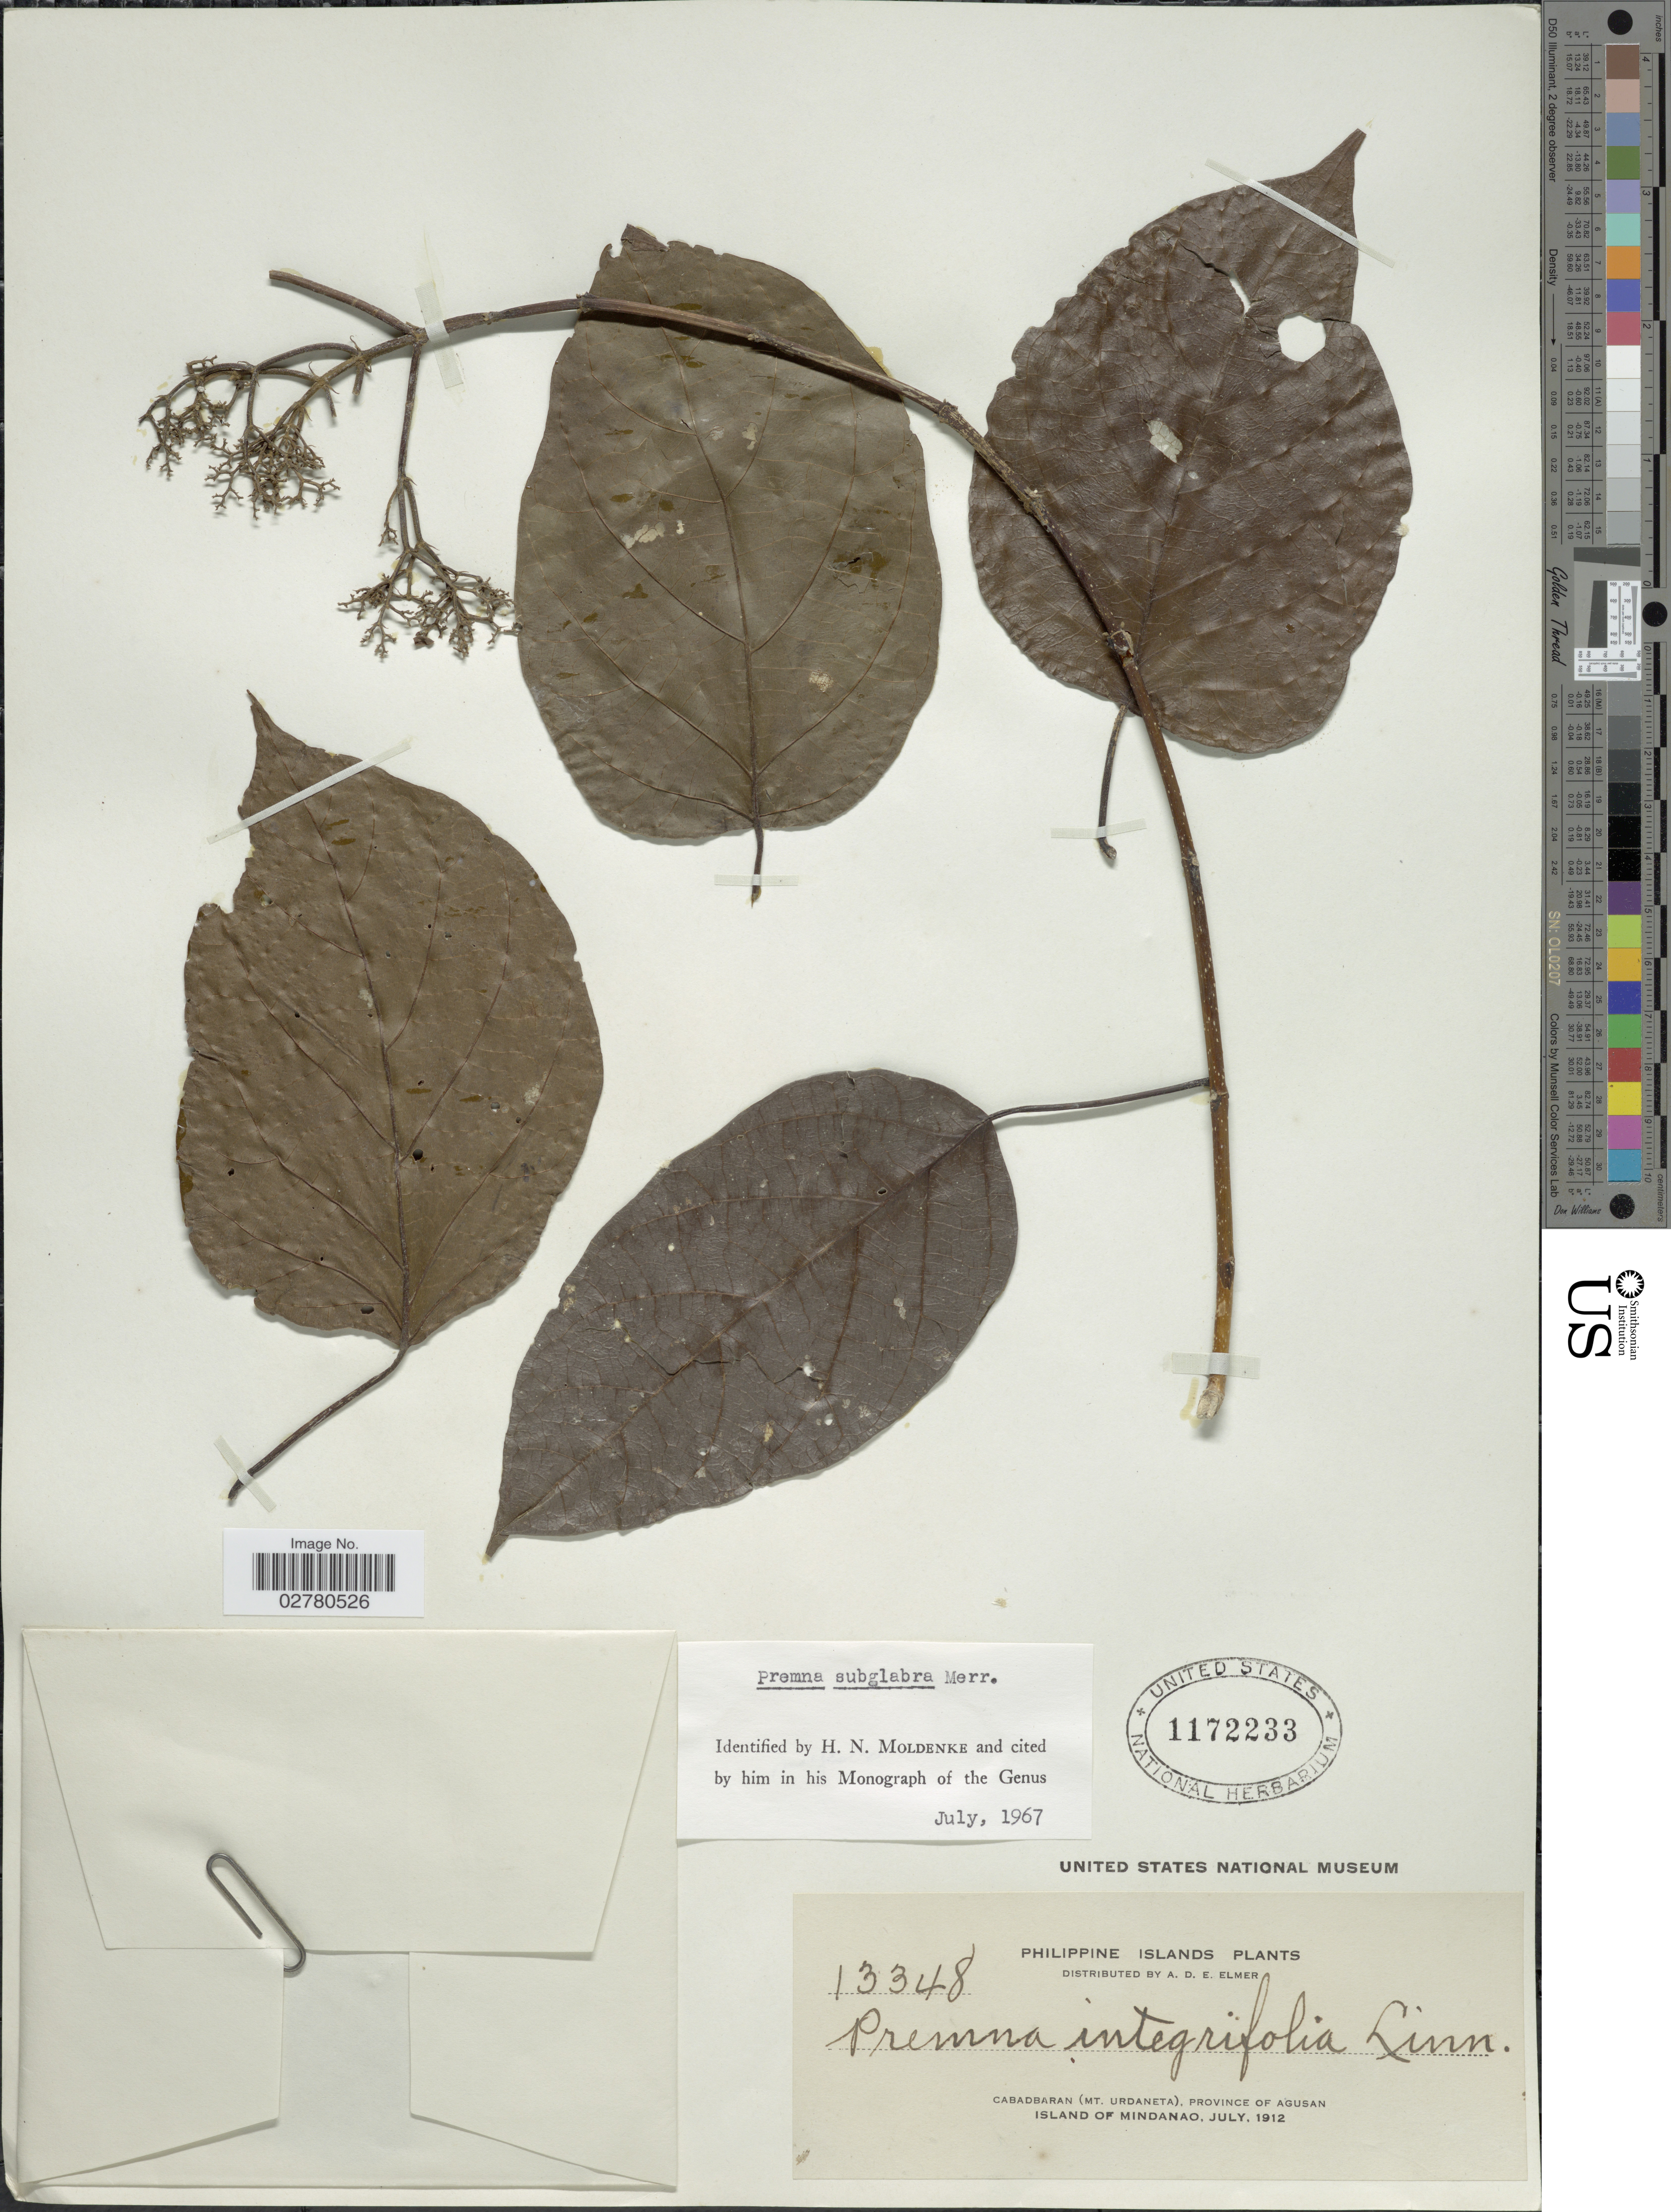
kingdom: Plantae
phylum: Tracheophyta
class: Magnoliopsida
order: Lamiales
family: Lamiaceae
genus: Premna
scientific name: Premna subglabra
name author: Merr.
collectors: A. D. E. Elmer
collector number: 13348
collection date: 1912-07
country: Philippines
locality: Philippine Islands, Cabadbaran (Mt. Urdaneta), Province of Agusan, Island of Mindanao.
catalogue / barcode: US 1172233